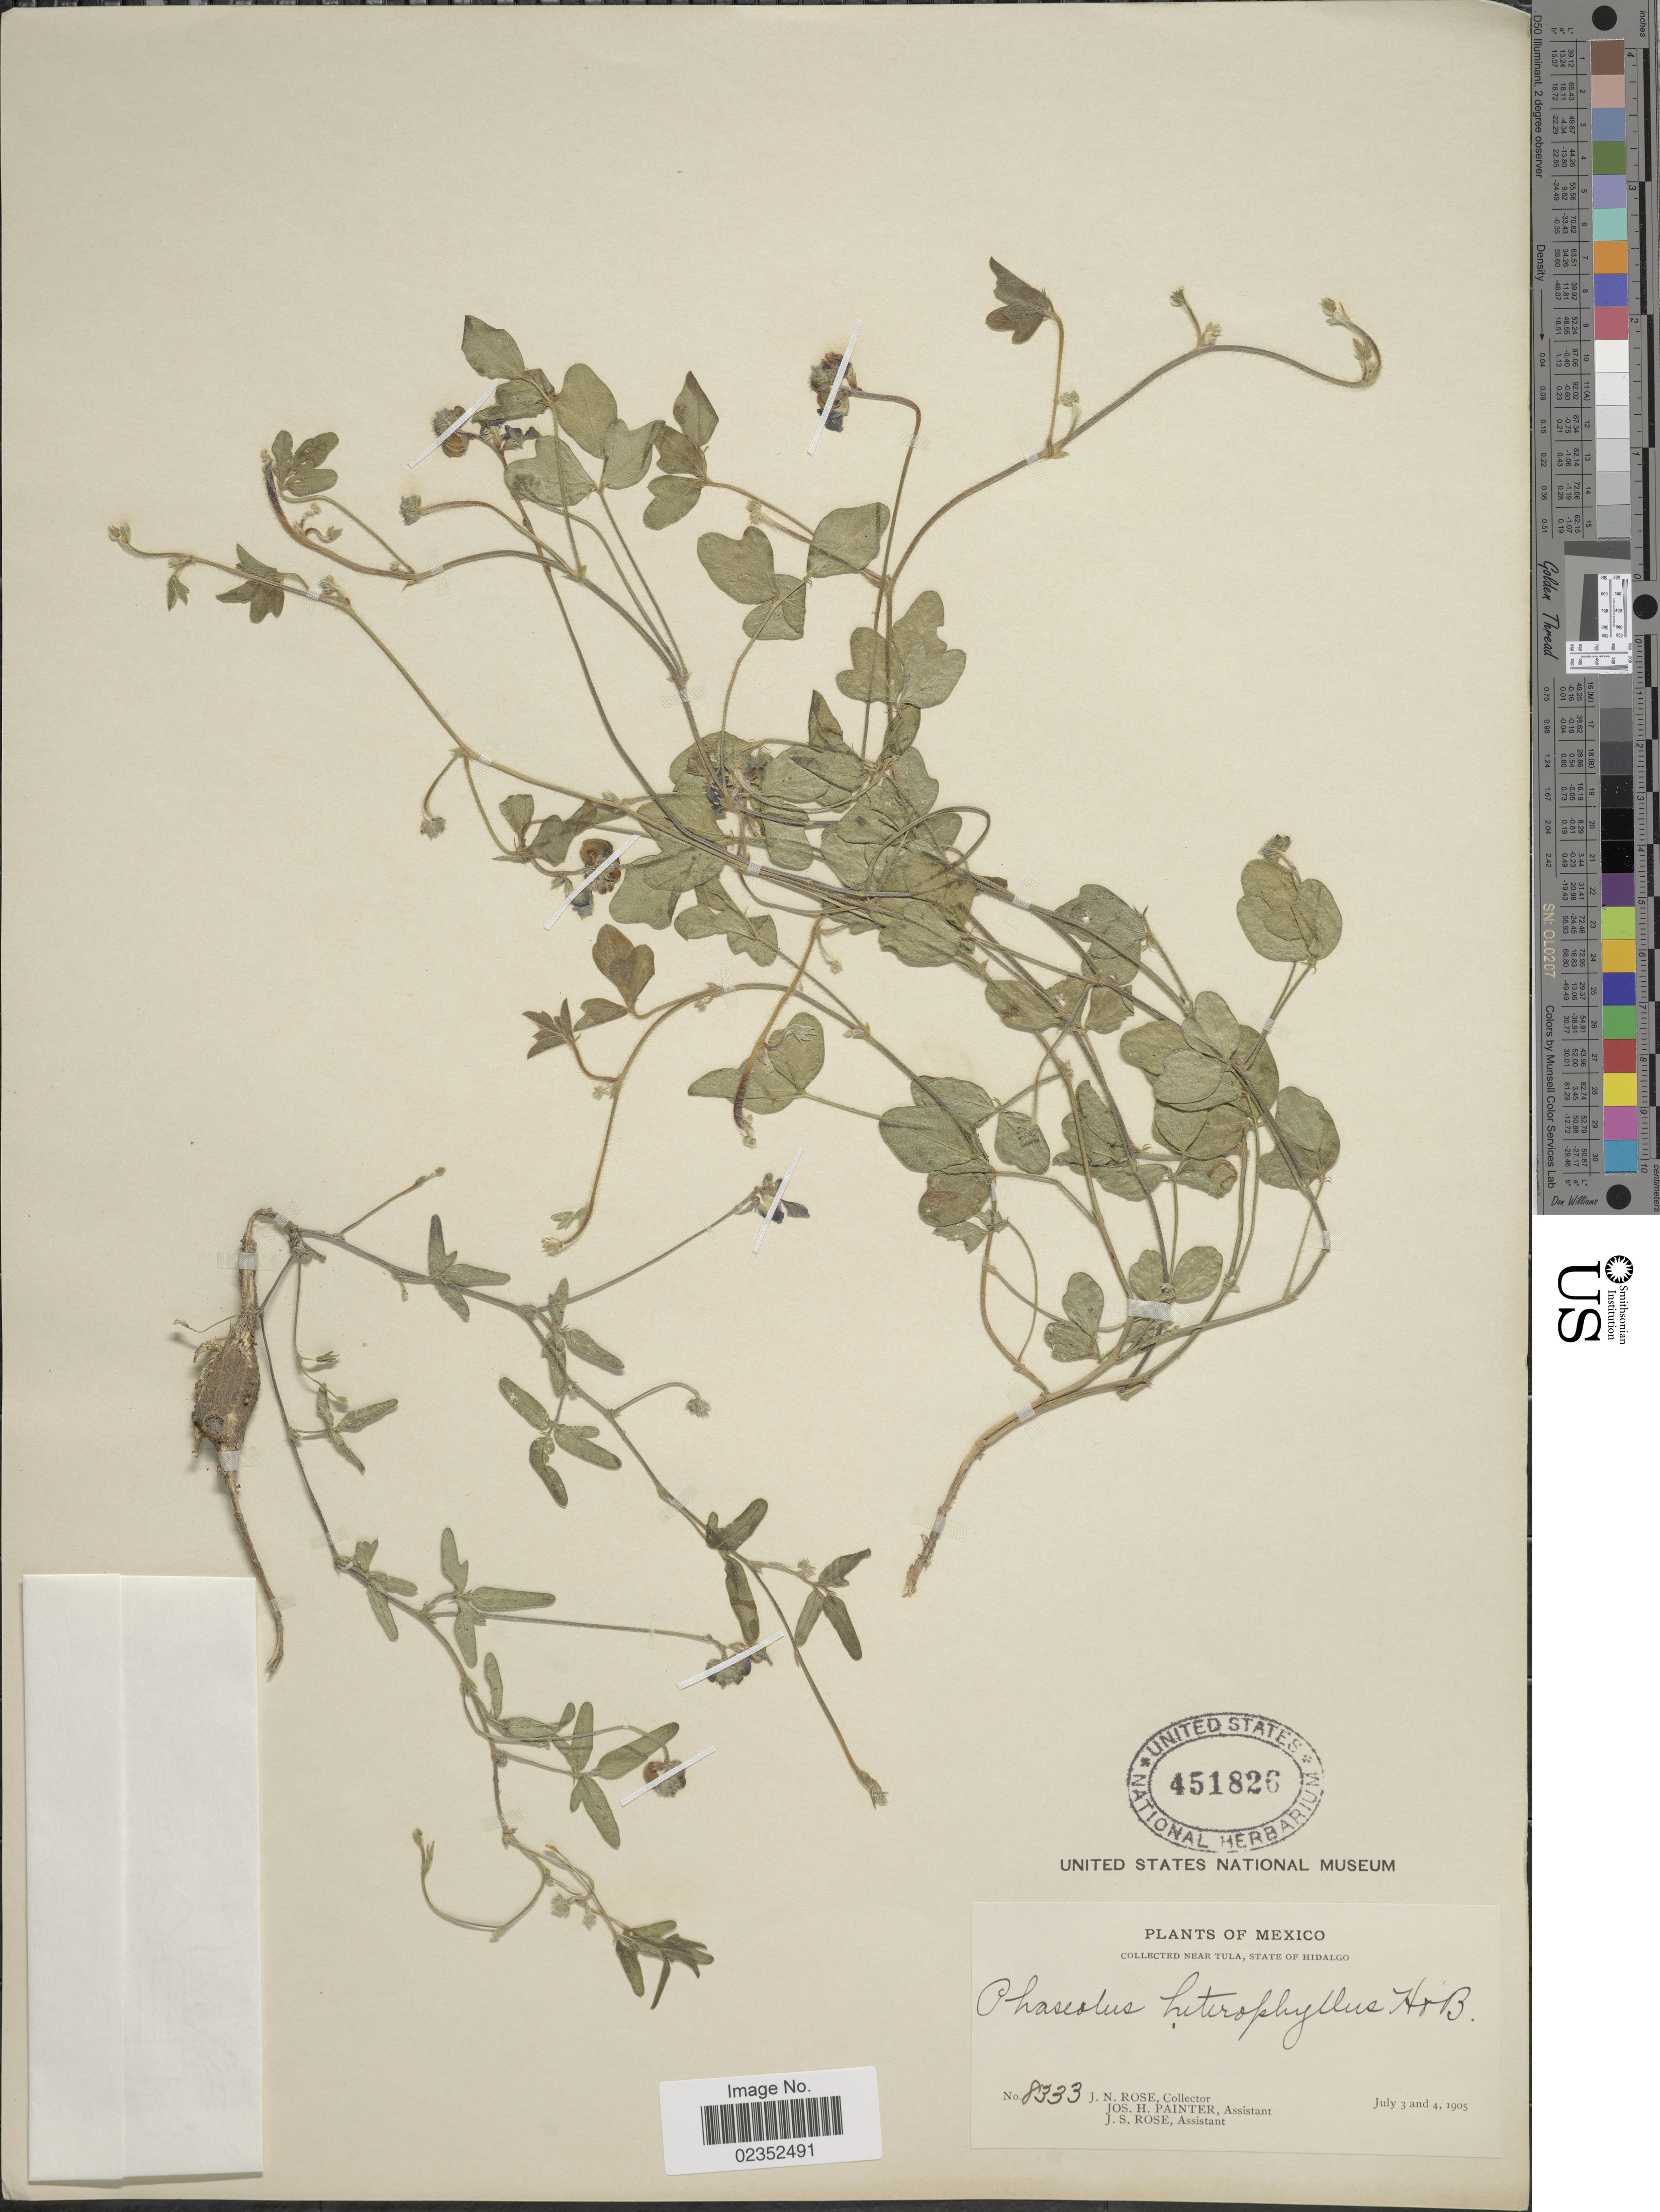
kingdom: Plantae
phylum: Tracheophyta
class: Magnoliopsida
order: Fabales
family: Fabaceae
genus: Macroptilium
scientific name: Macroptilium gibbosifolium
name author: (Ortega) A. Delgado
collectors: J. N. Rose, J. H. Painter & J. S. Rose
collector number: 8333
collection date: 1905-07-03/1905-07-04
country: Mexico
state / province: Hidalgo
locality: Near Tula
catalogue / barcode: US 451826